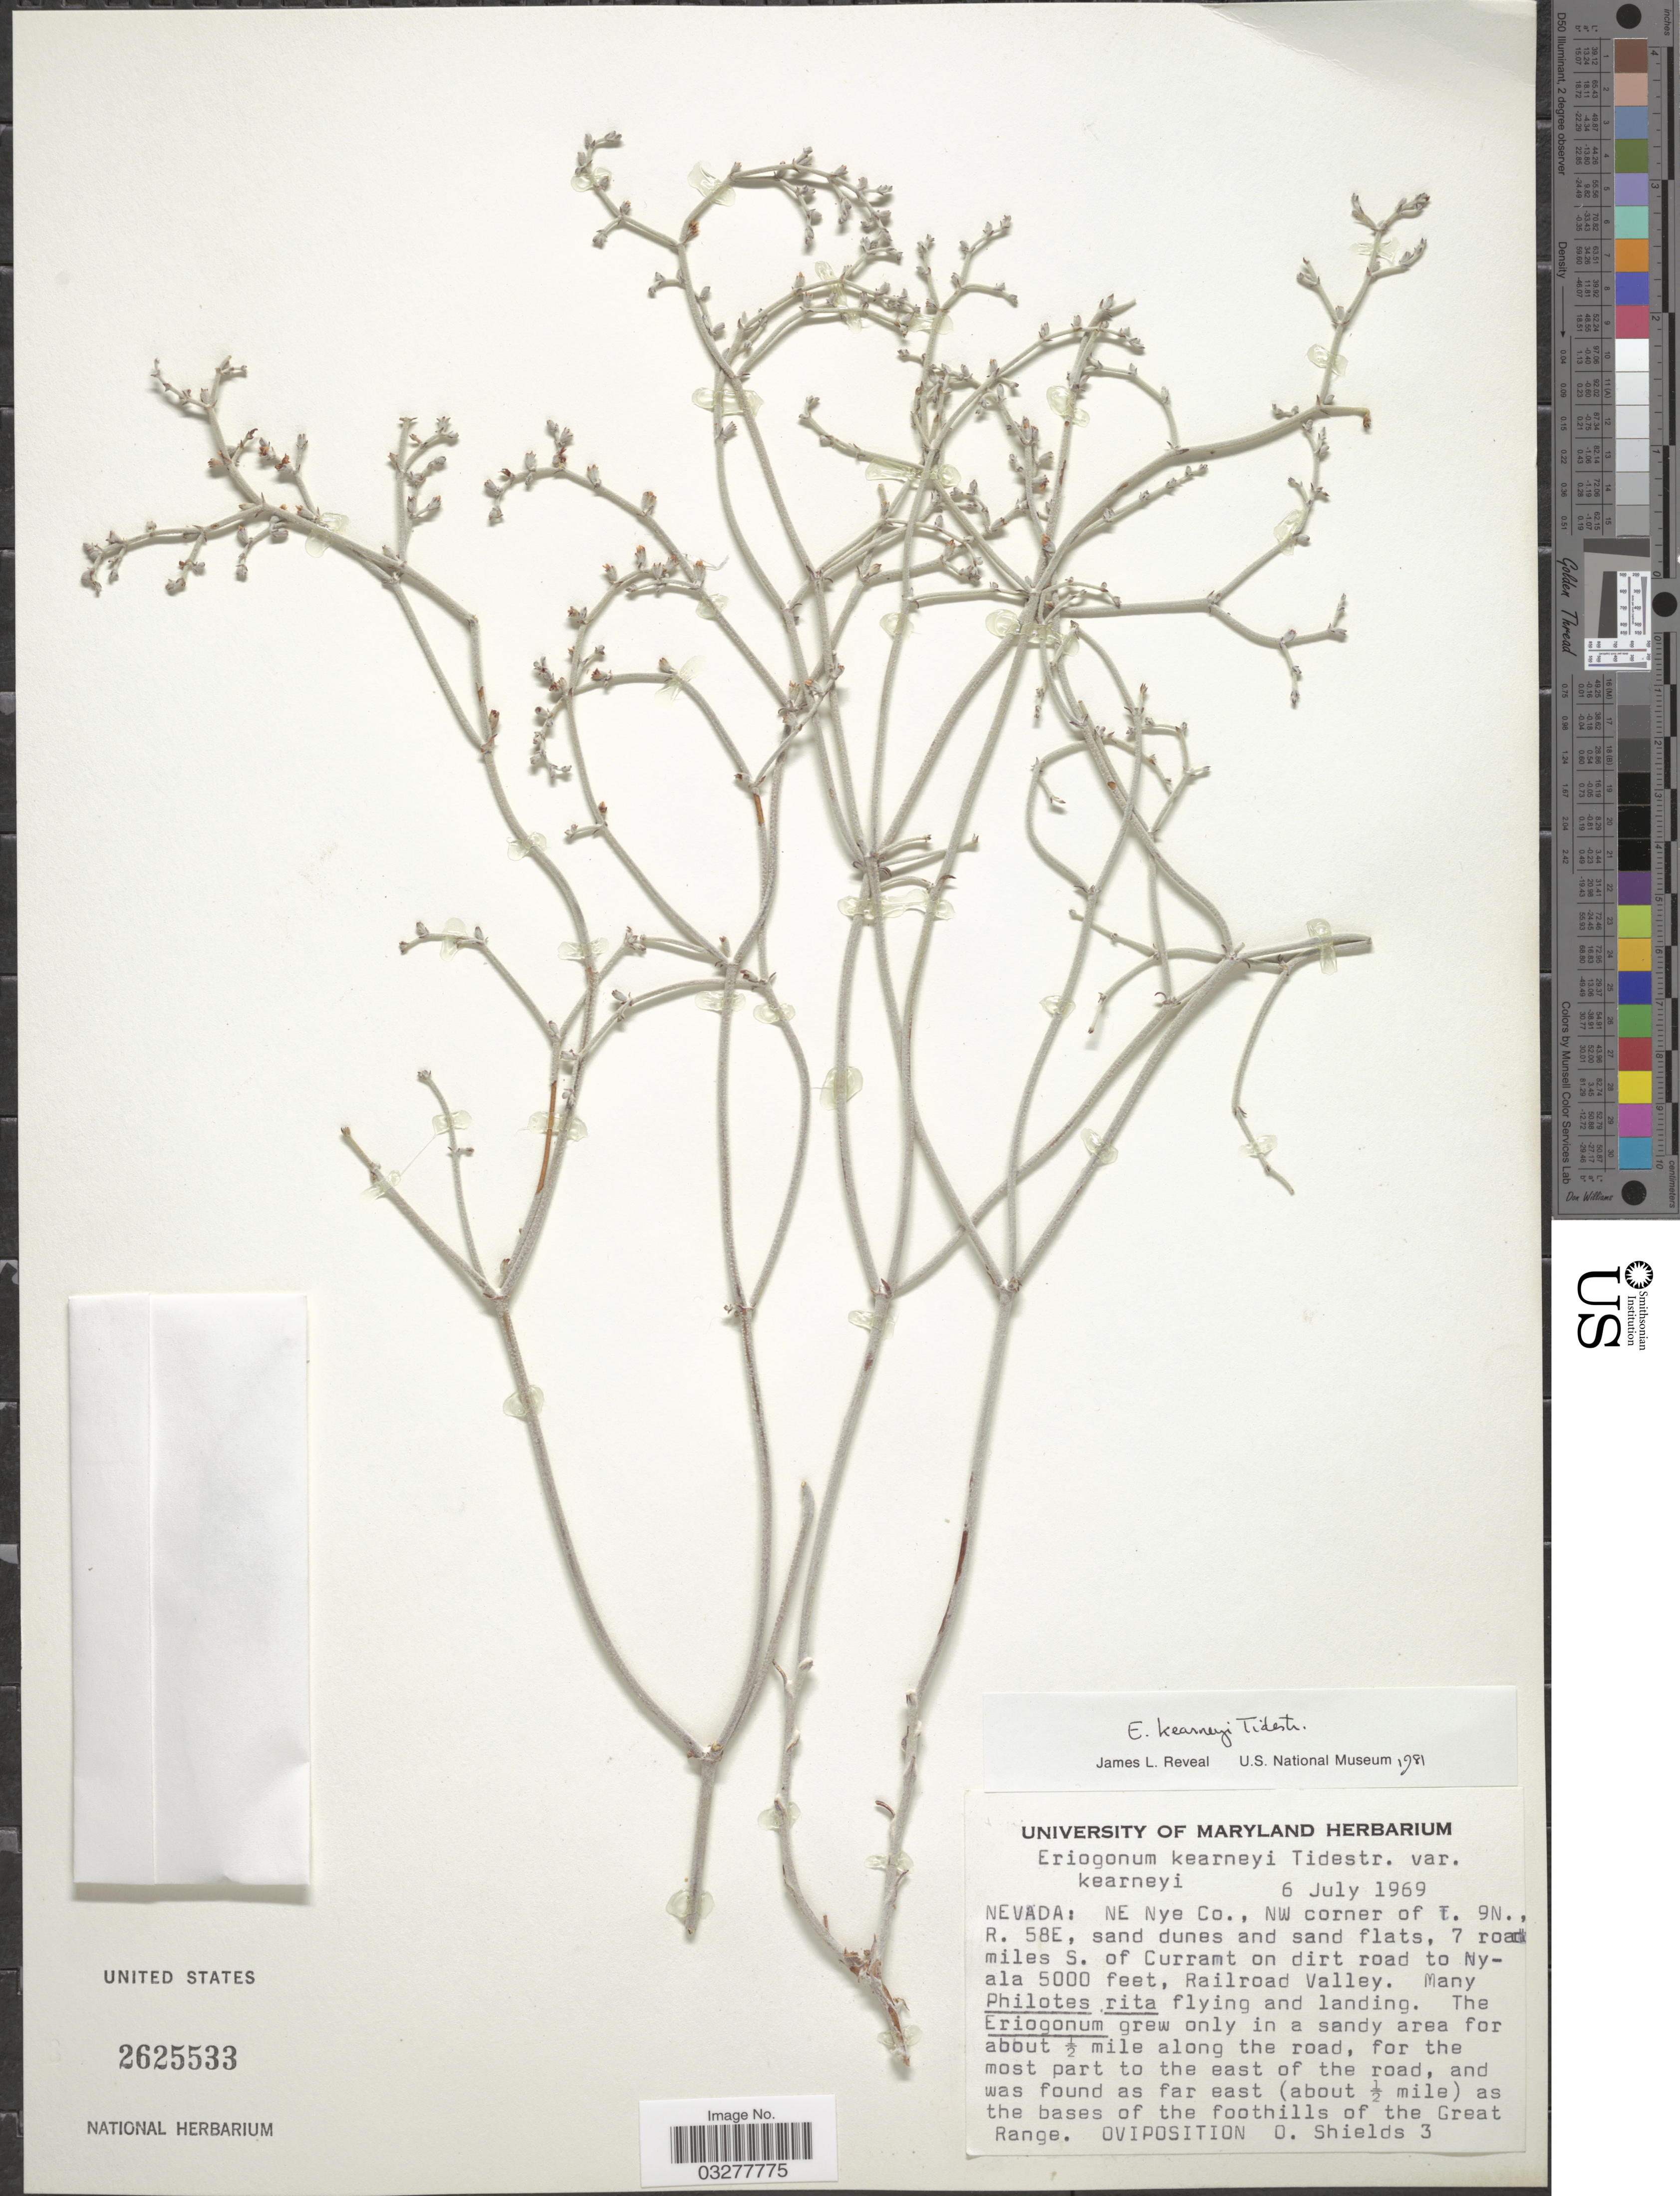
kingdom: Plantae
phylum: Tracheophyta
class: Magnoliopsida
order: Caryophyllales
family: Polygonaceae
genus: Eriogonum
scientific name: Eriogonum kearneyi var. kearneyi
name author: Tidestr.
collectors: O. Shields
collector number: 3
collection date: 1969-07-06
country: United States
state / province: Nevada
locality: NE Nye Co., NW corner of T9N, R58E, sand dunes and sand flats, 7 road miles S. of Currant on dirt road to Nyala, Railroad Valley. The bases of the foothills of the Great Range.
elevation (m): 1524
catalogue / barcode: US 2625533